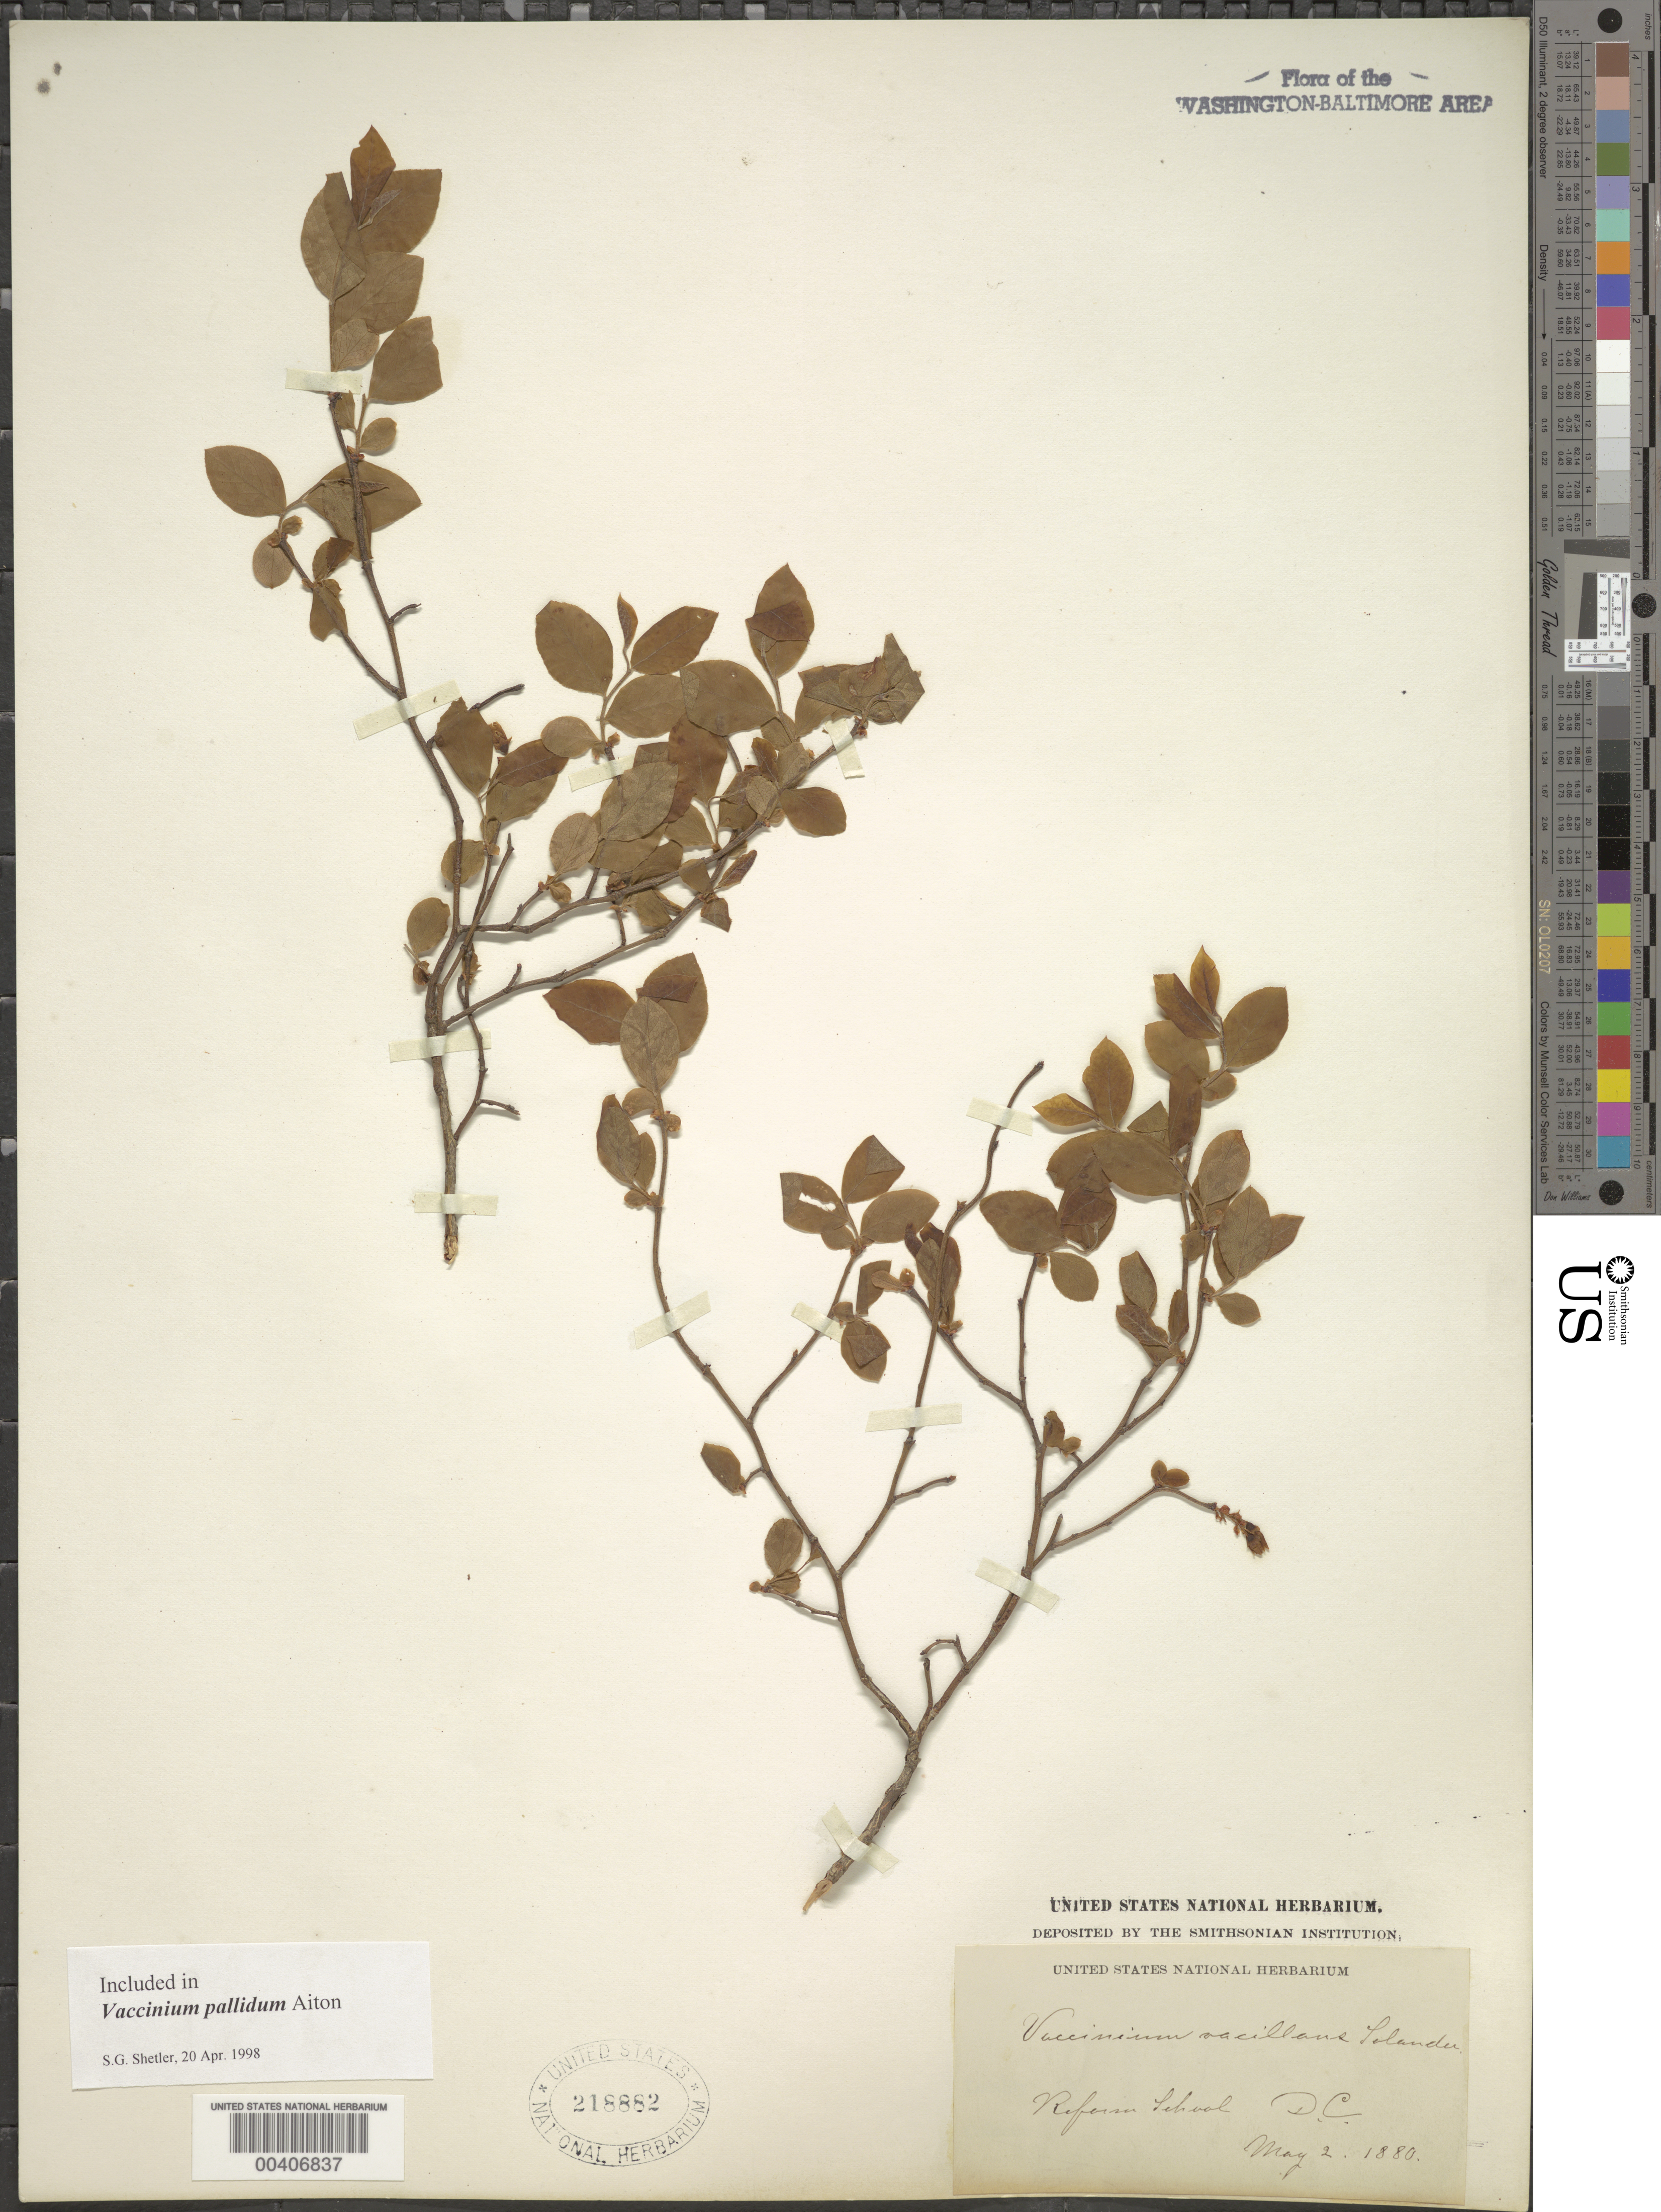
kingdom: Plantae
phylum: Tracheophyta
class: Magnoliopsida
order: Ericales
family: Ericaceae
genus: Vaccinium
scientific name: Vaccinium pallidum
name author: Aiton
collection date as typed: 02 May 1880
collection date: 1880-05-02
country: United States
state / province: District of Columbia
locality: Reform School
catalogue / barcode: US 218882